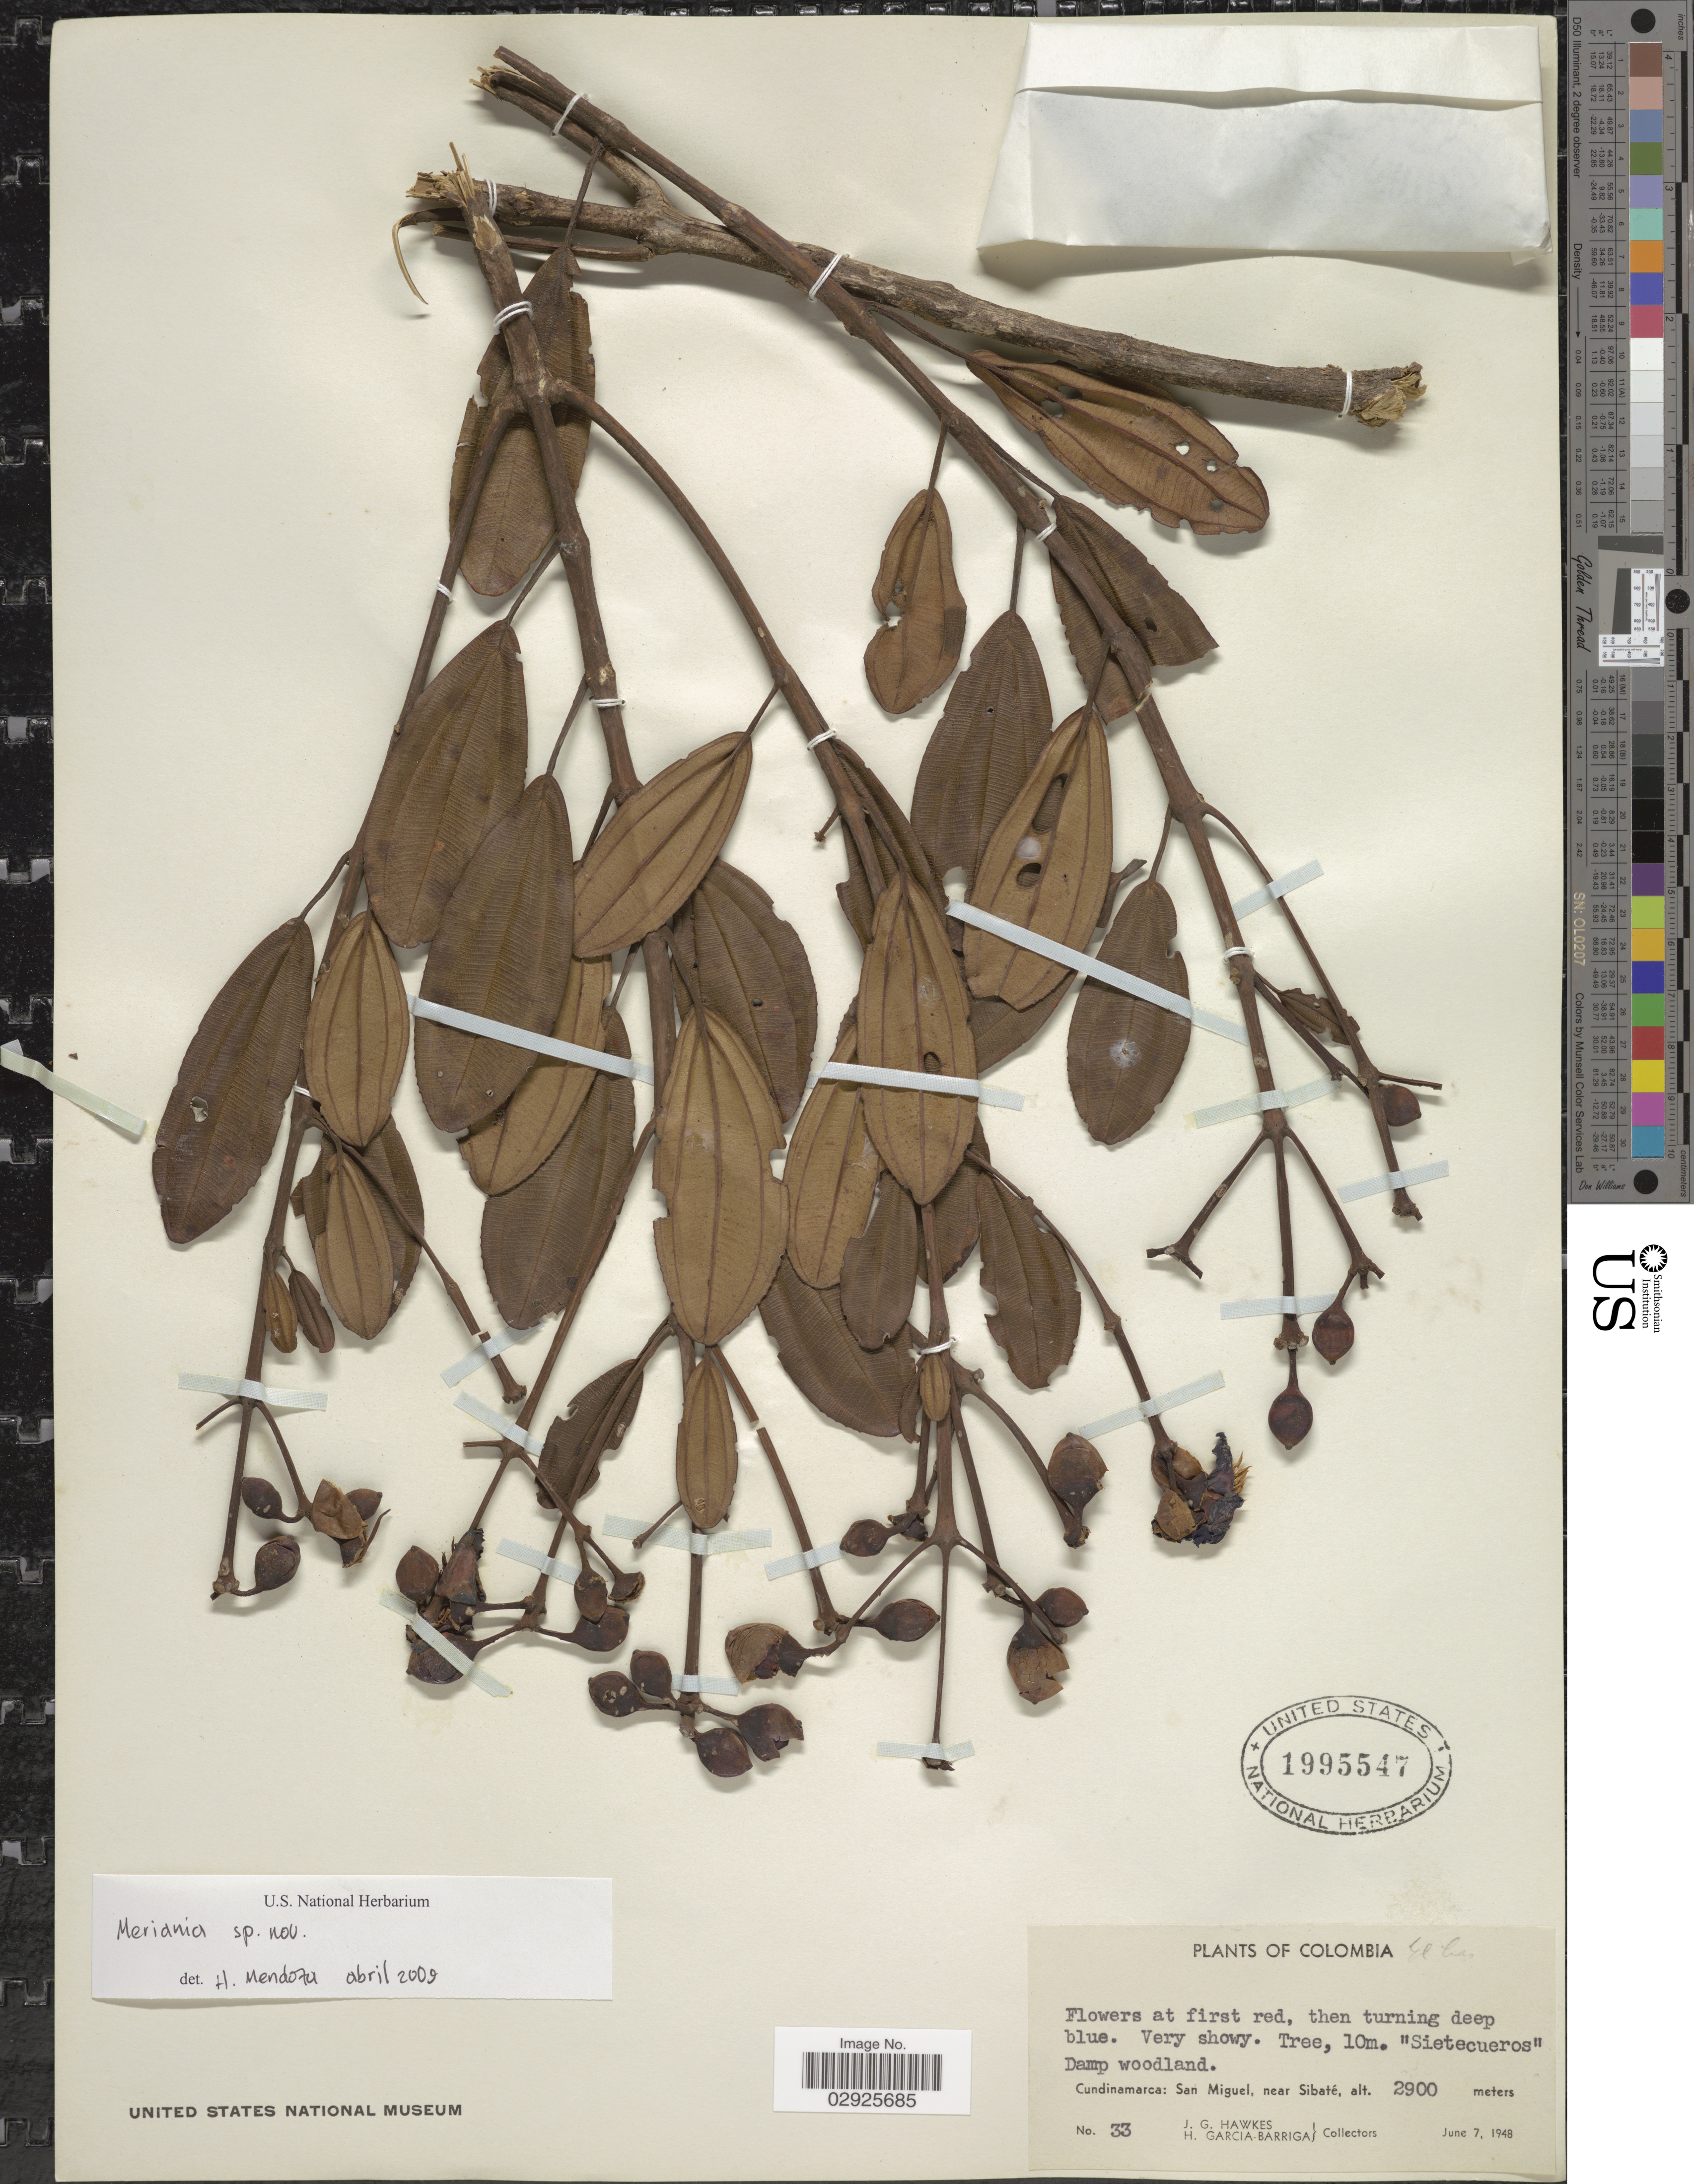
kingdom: Plantae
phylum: Tracheophyta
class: Magnoliopsida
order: Myrtales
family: Melastomataceae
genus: Meriania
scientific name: Meriania aguaditensis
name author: H. Mend. & Fern. Alonso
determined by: Posada- Herrera, F. M.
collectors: J. Hawkes & H. García Barriga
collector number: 33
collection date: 1948-06-07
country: Colombia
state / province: Cundinamarca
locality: San Miguel, near Sibaté.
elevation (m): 2900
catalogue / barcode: US 1995547